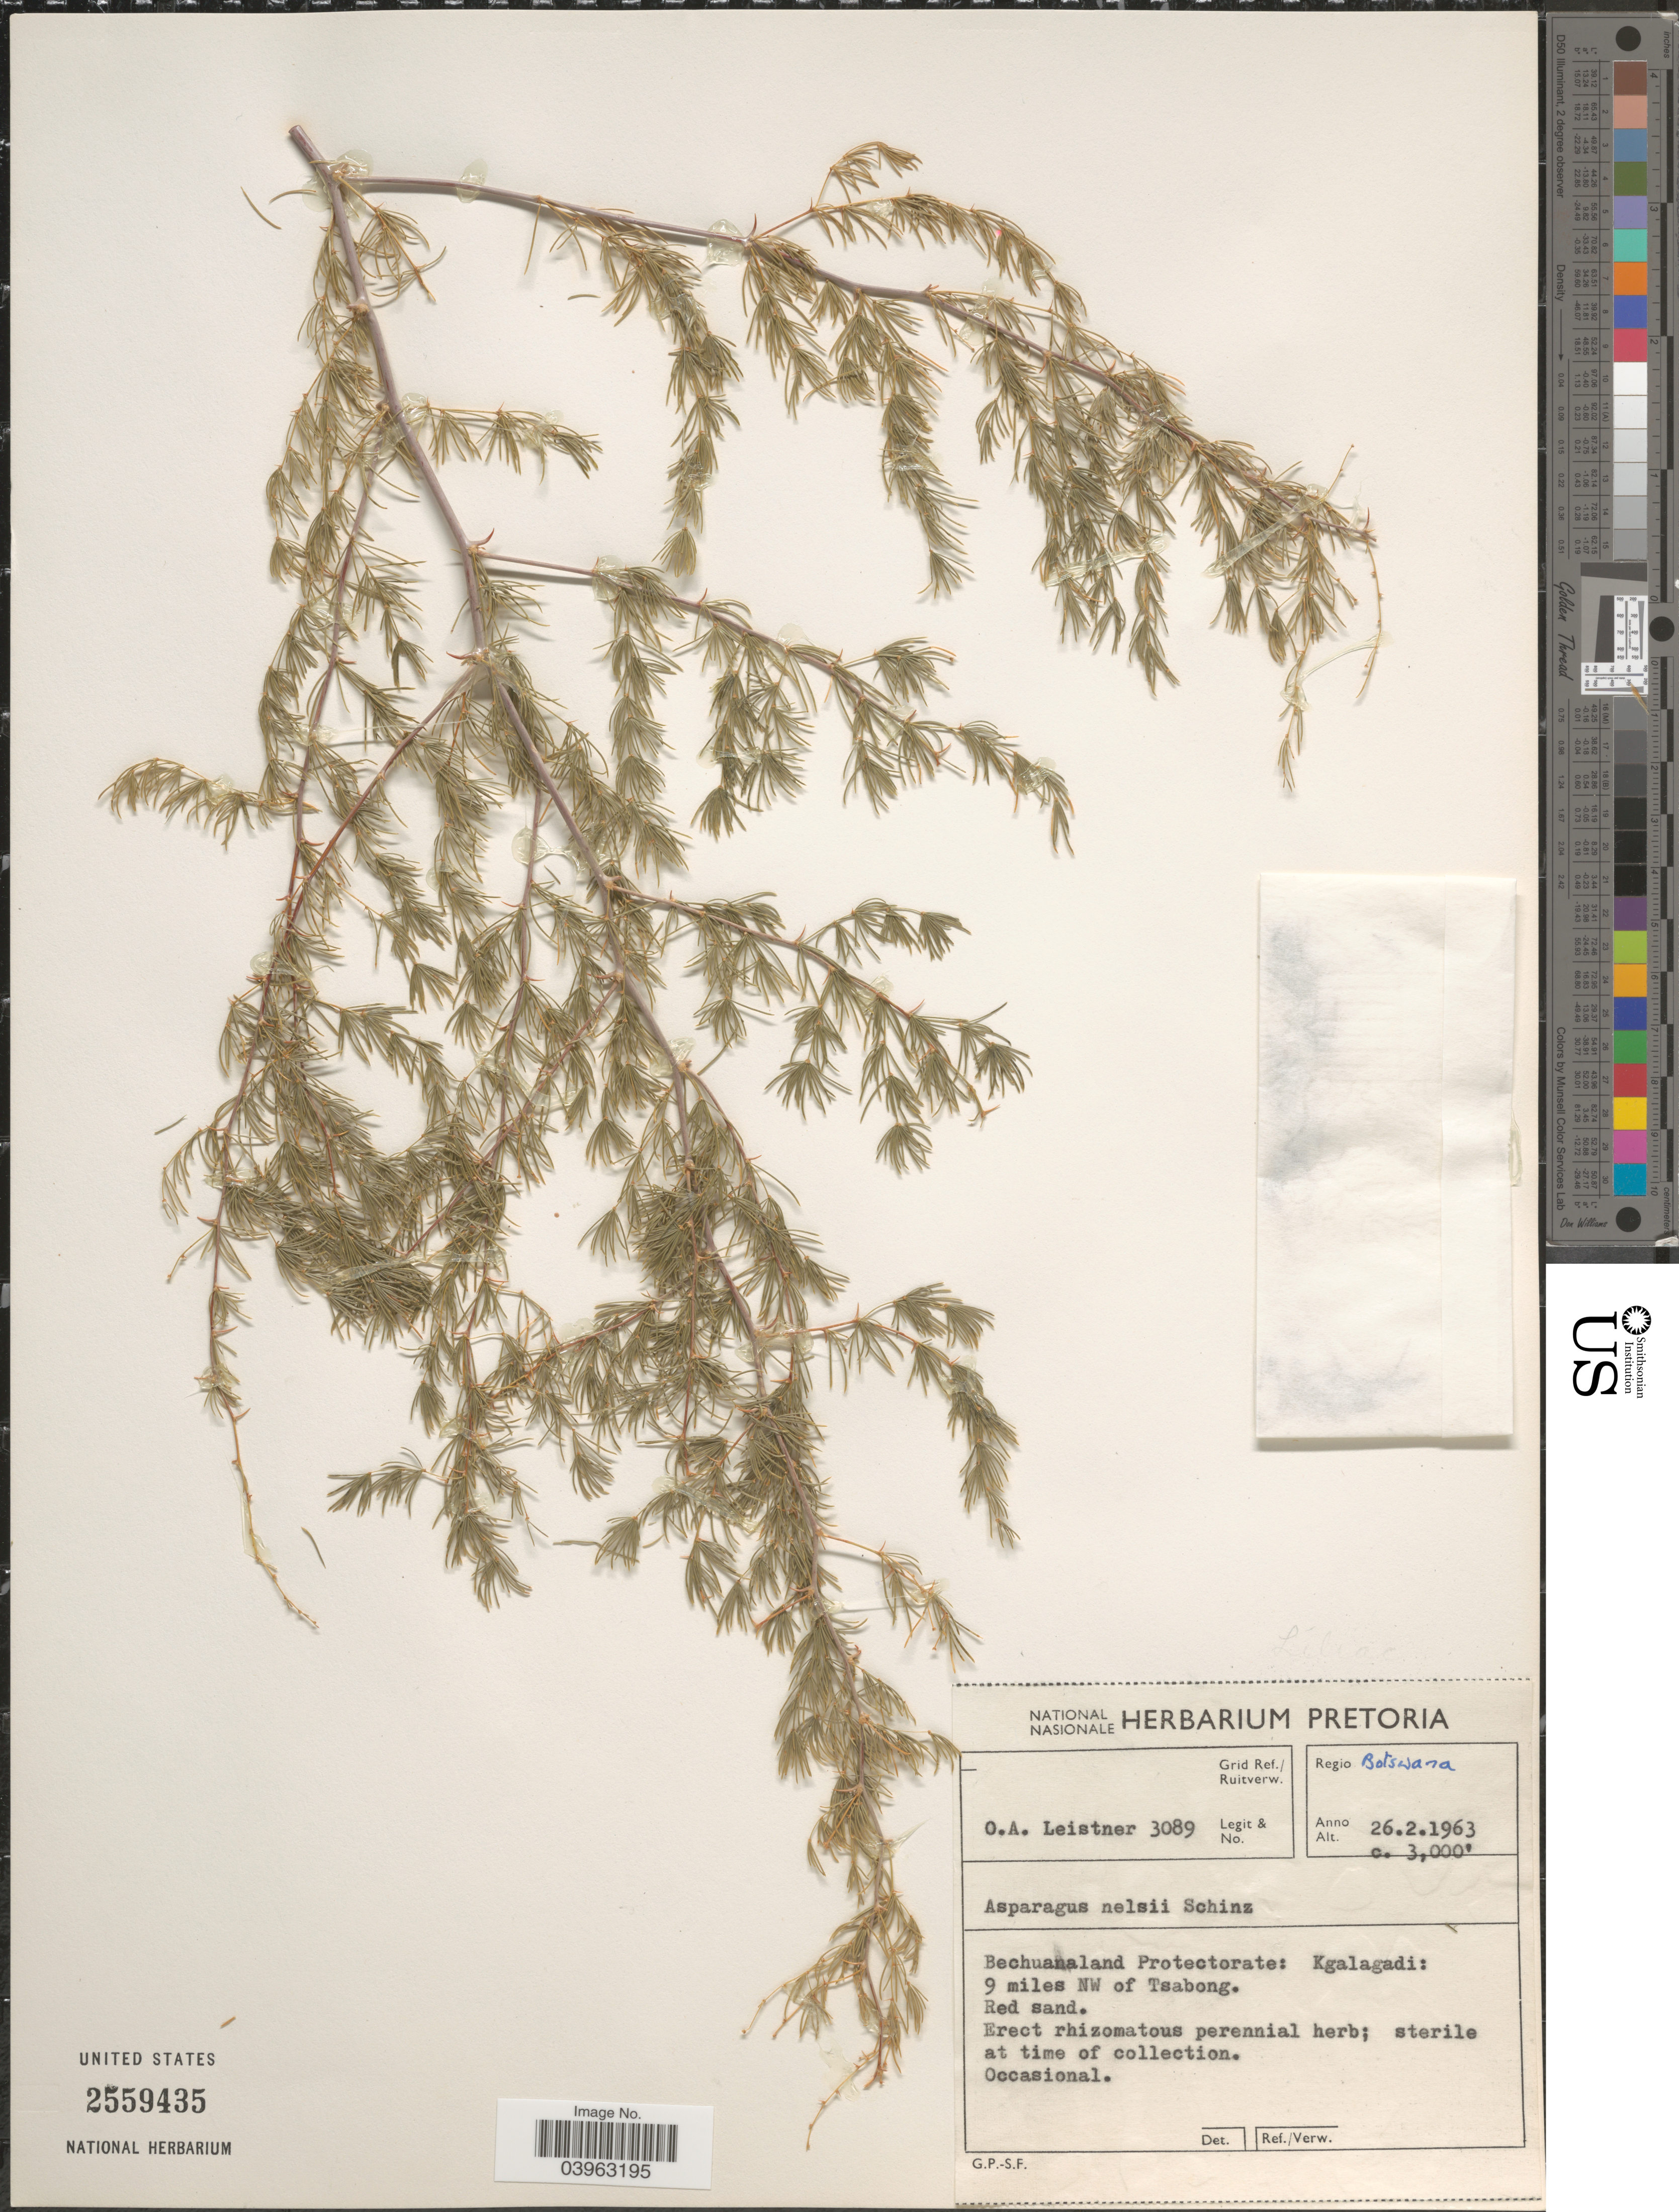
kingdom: Plantae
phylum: Tracheophyta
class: Liliopsida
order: Asparagales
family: Asparagaceae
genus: Asparagus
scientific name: Asparagus nelsii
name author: Schinz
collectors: O. A. Leistner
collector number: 3089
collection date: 1963-02-26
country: Botswana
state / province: Kgalagadi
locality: Regio Botswana. Bechuanaland Protectorate: Kgalagadi: 9 miles NW of Tsabong.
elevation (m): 914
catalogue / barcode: US 2559435